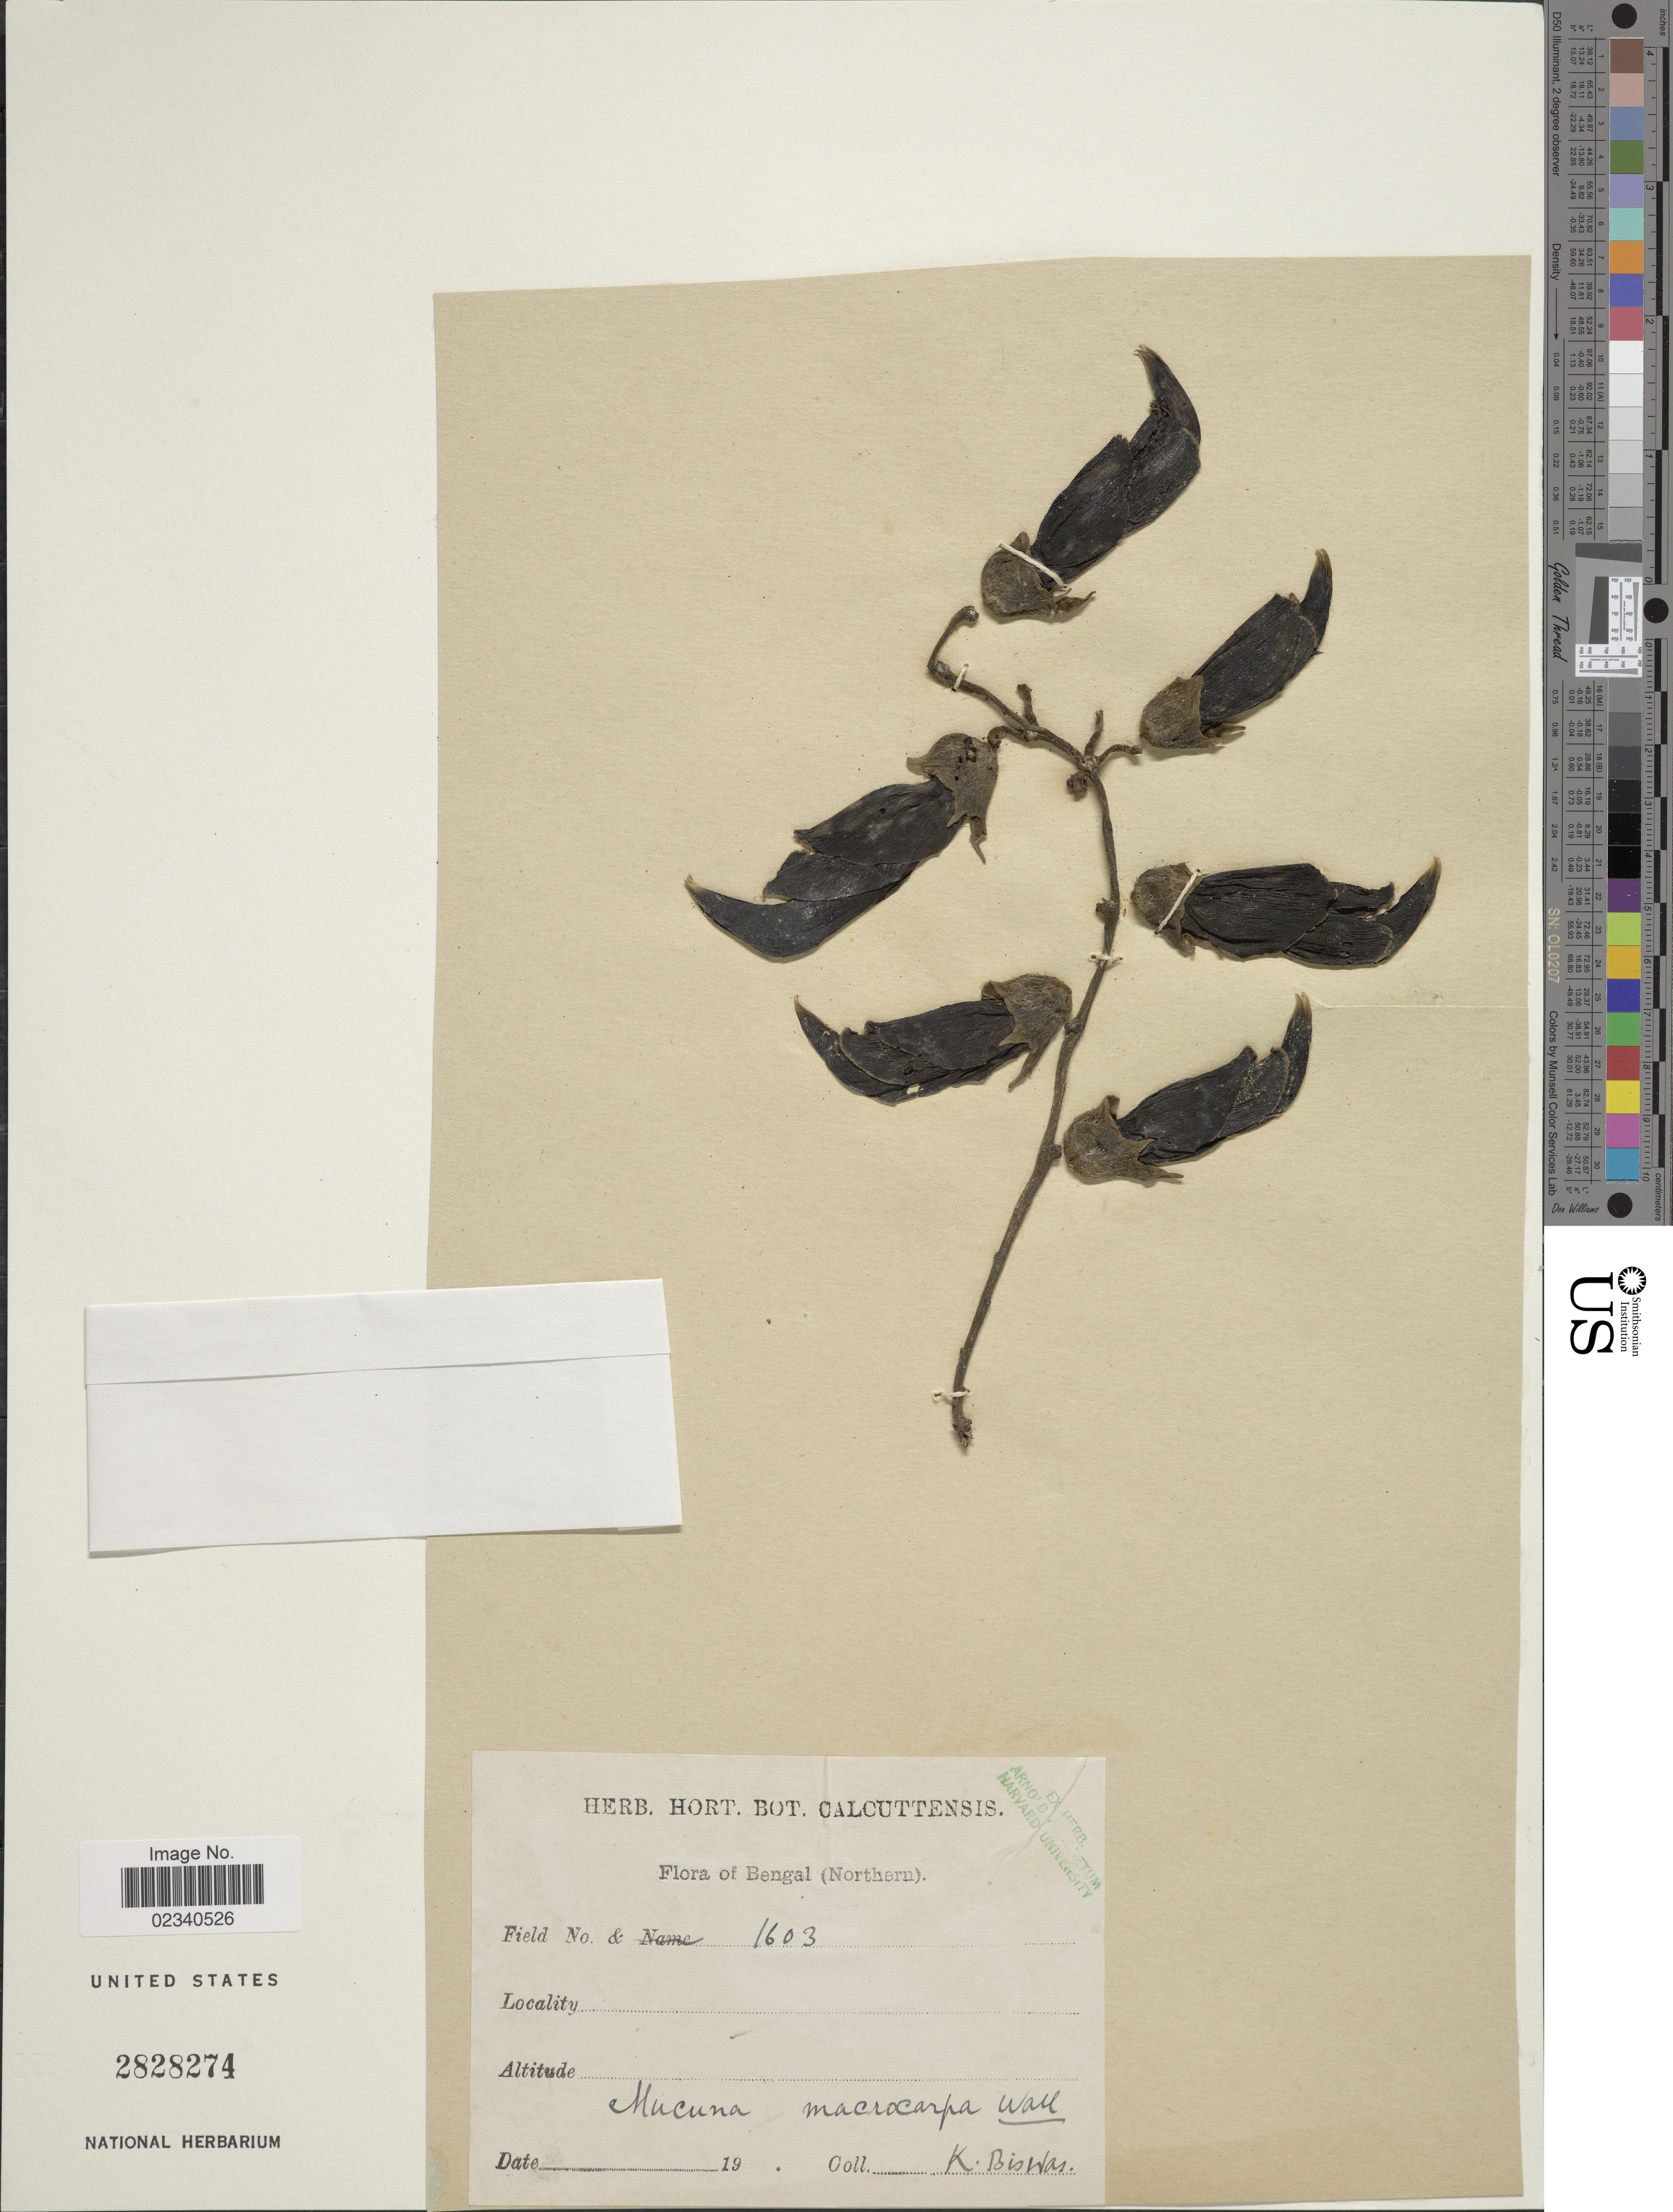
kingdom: Plantae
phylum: Tracheophyta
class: Magnoliopsida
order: Fabales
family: Fabaceae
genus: Mucuna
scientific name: Mucuna macrocarpa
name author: Wall.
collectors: K. Biswas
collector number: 1603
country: India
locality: Bengal (Northern)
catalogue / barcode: US 2828274